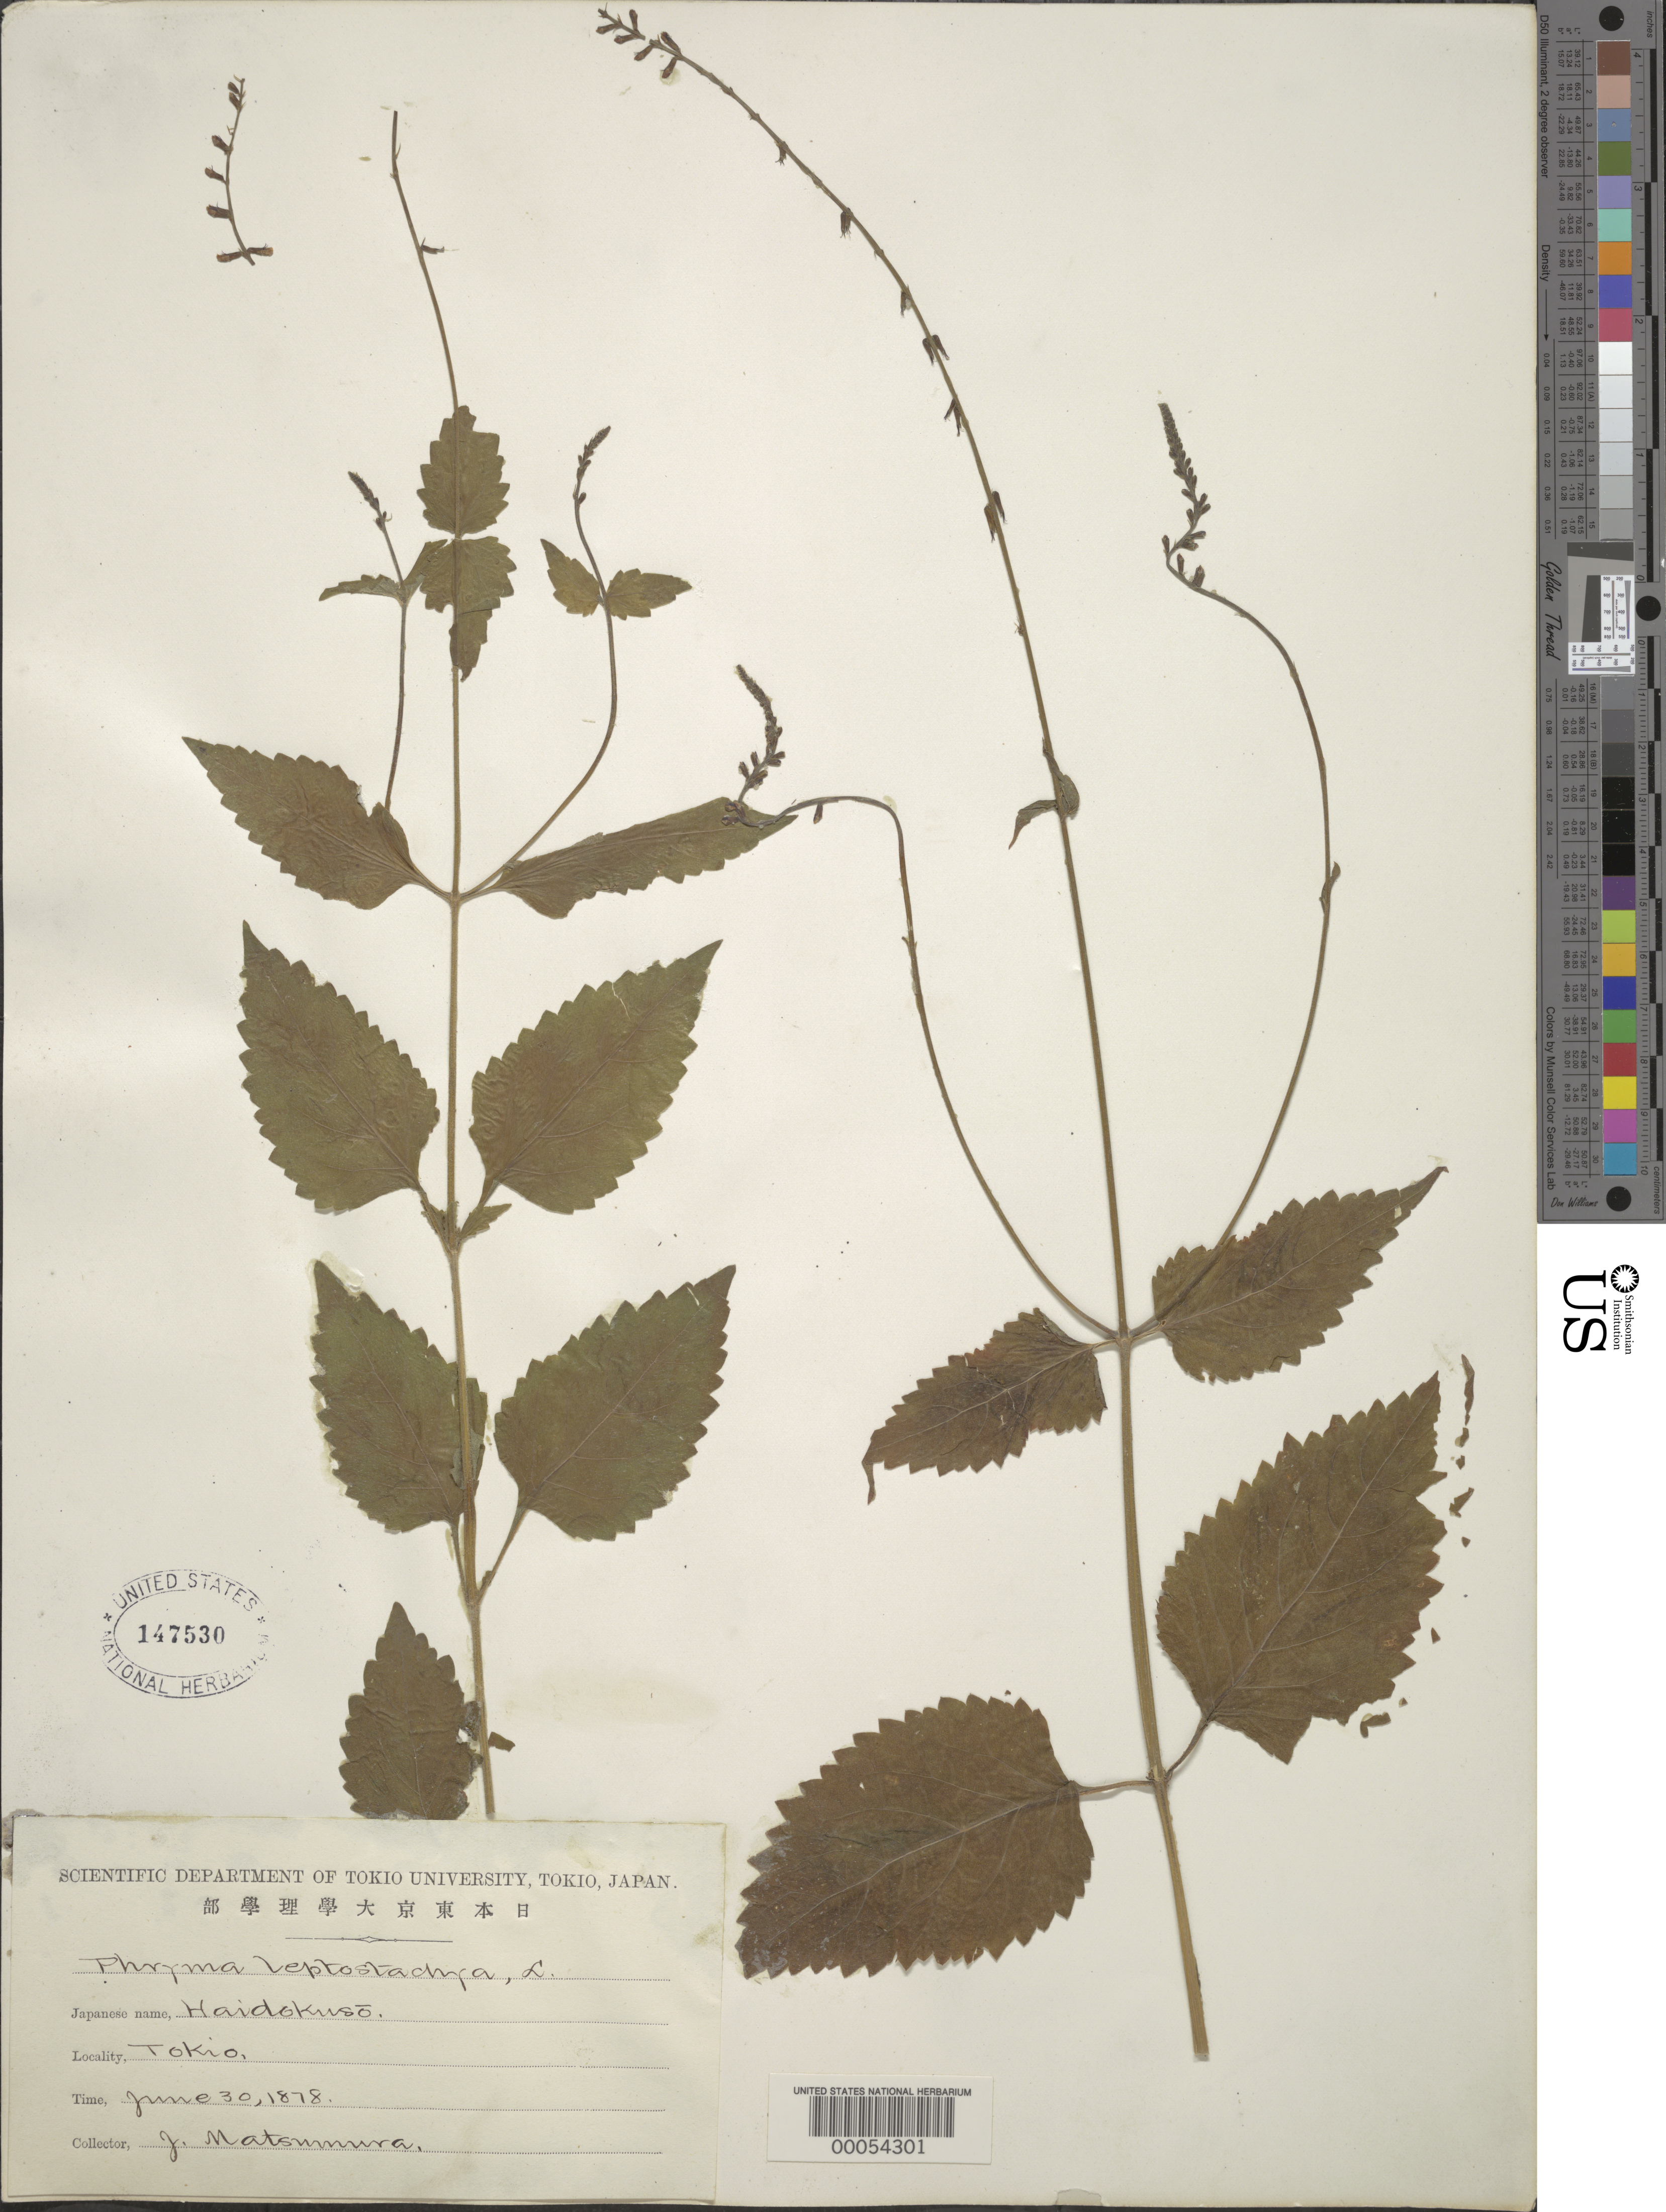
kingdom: Plantae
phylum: Tracheophyta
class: Magnoliopsida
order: Lamiales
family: Phrymaceae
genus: Phryma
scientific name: Phryma leptostachya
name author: L.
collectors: J. Matsumura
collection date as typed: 30 Jun 1878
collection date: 1878-06-30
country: Japan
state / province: Tokyo, Federal City of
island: Honshu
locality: Tokyo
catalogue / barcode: US 147530